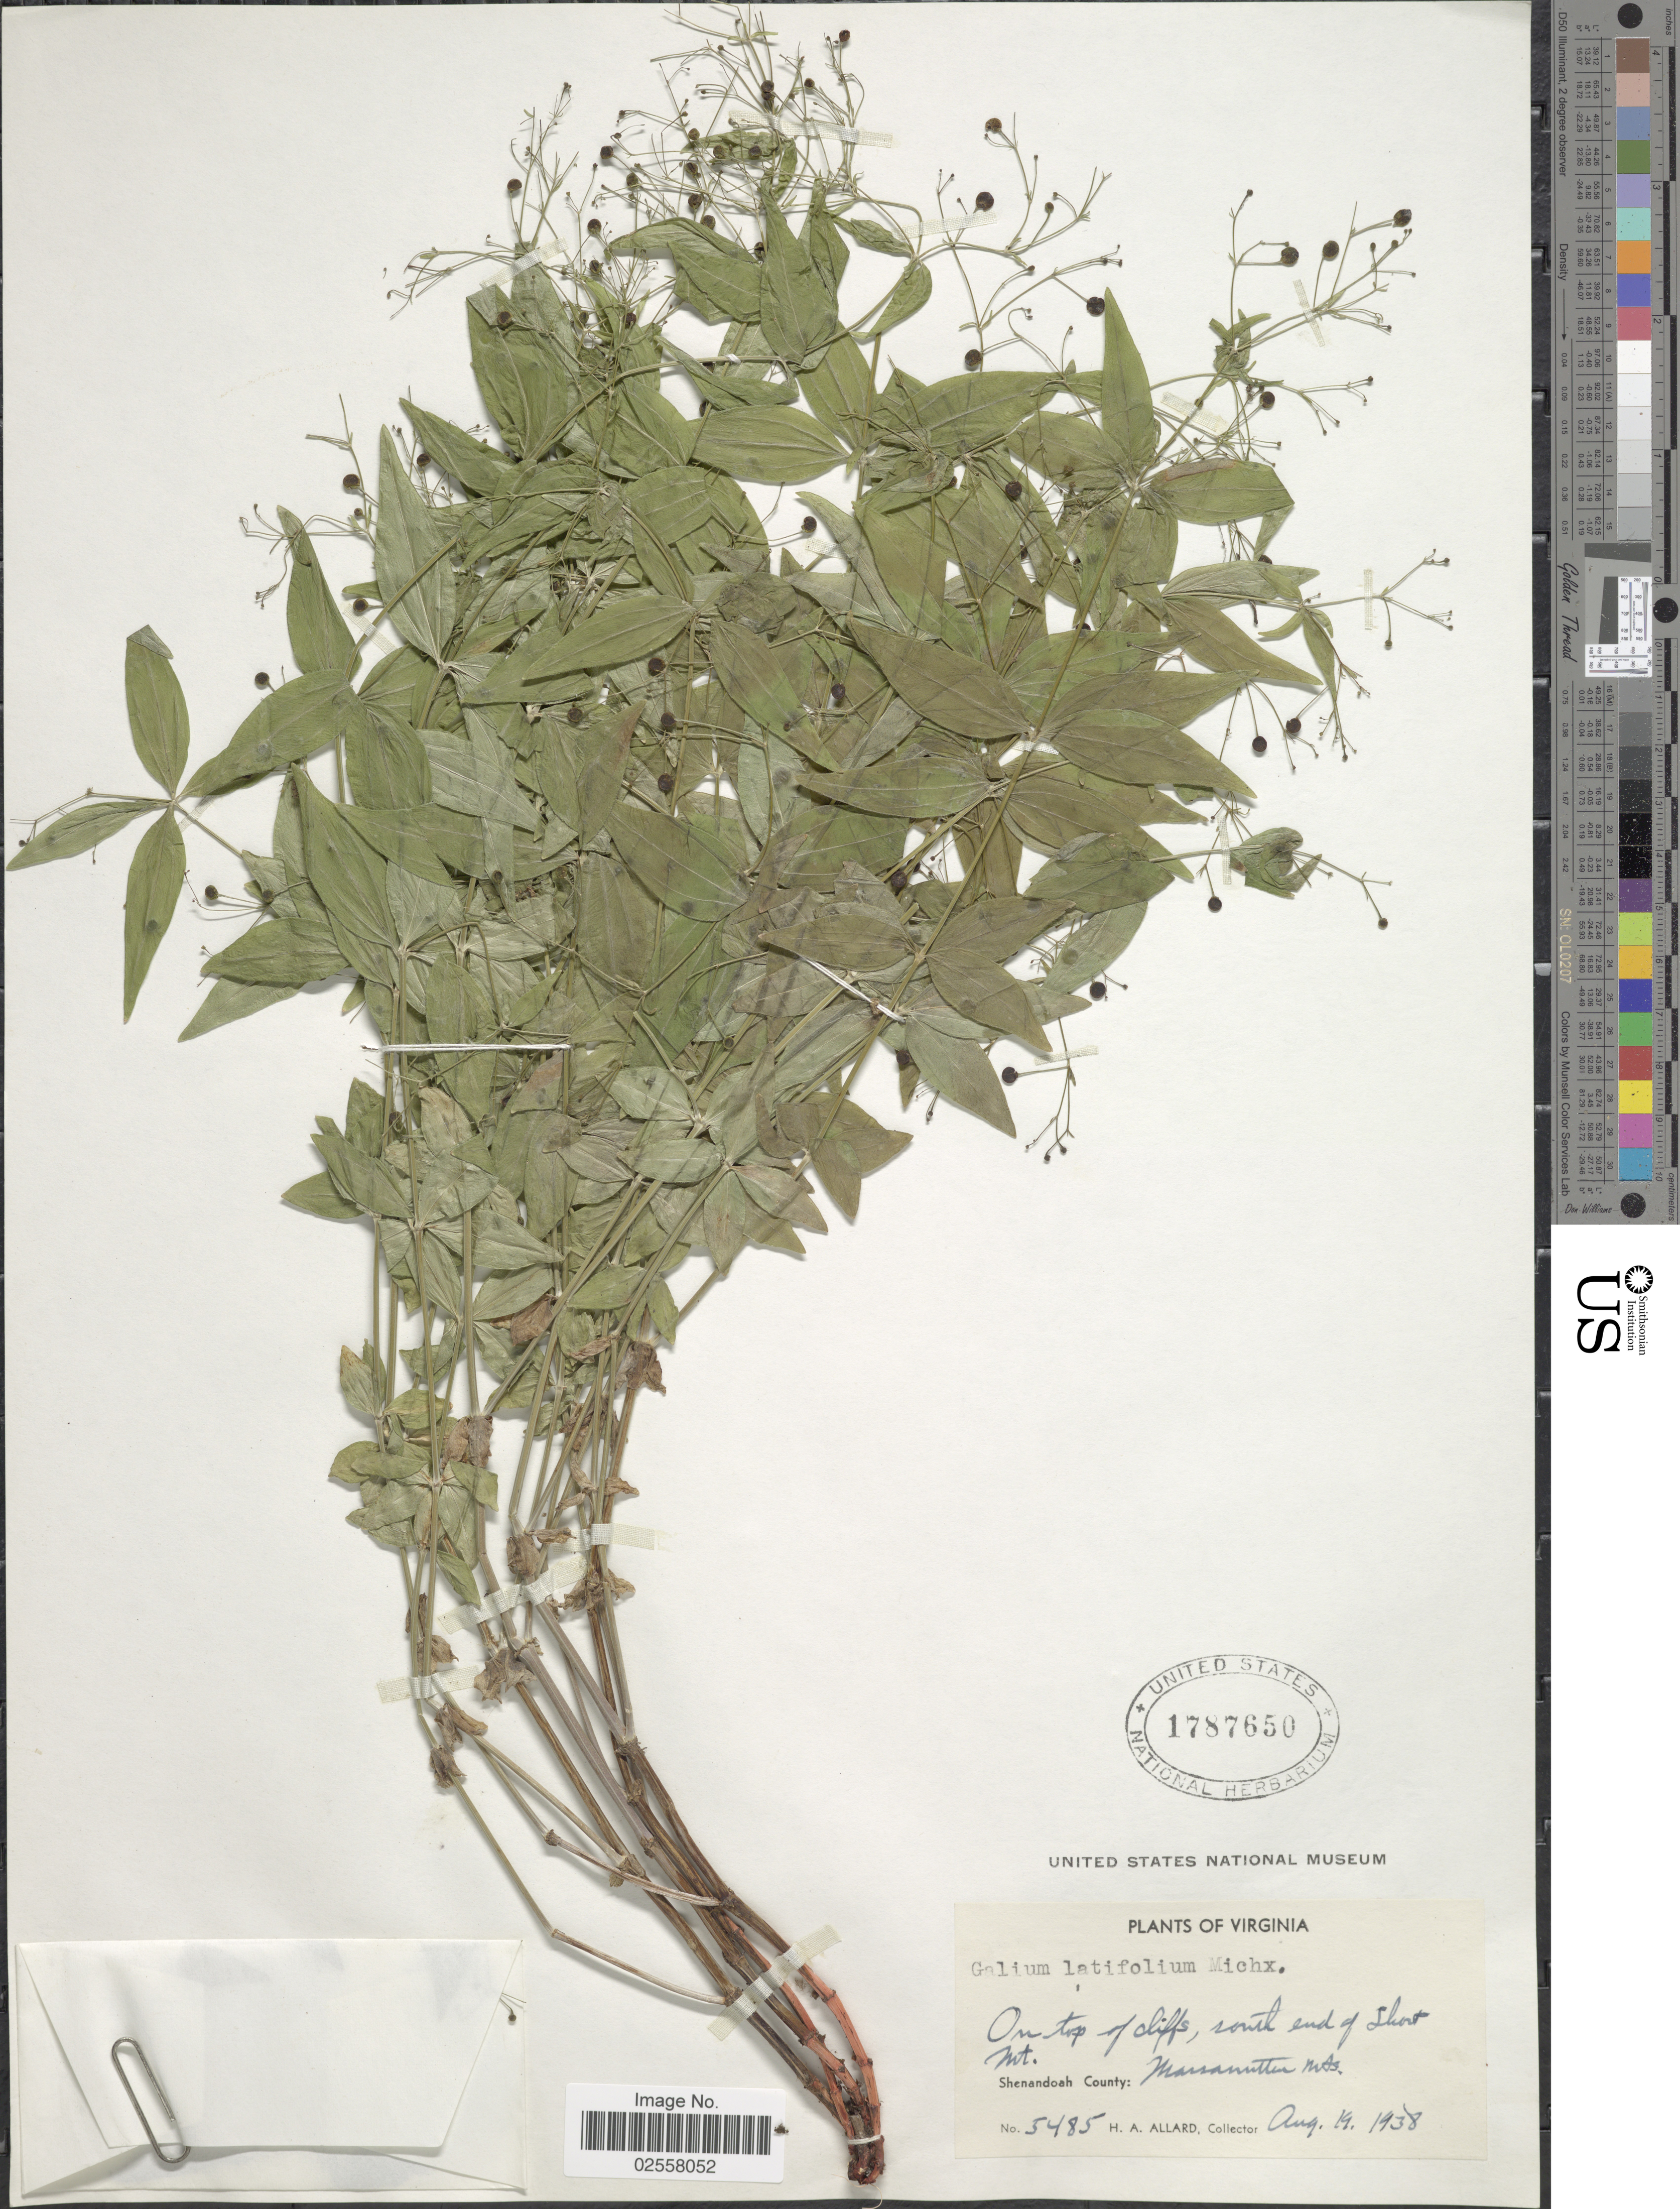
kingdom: Plantae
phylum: Tracheophyta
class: Magnoliopsida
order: Gentianales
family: Rubiaceae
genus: Galium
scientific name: Galium latifolium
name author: Michx.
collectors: H. A. Allard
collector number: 5485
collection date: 1938-08-19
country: United States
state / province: Virginia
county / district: Shenandoah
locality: On top of cliffs, south end of Short Mt. Shenandoah County: Massanutten Mts.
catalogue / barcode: US 1787650